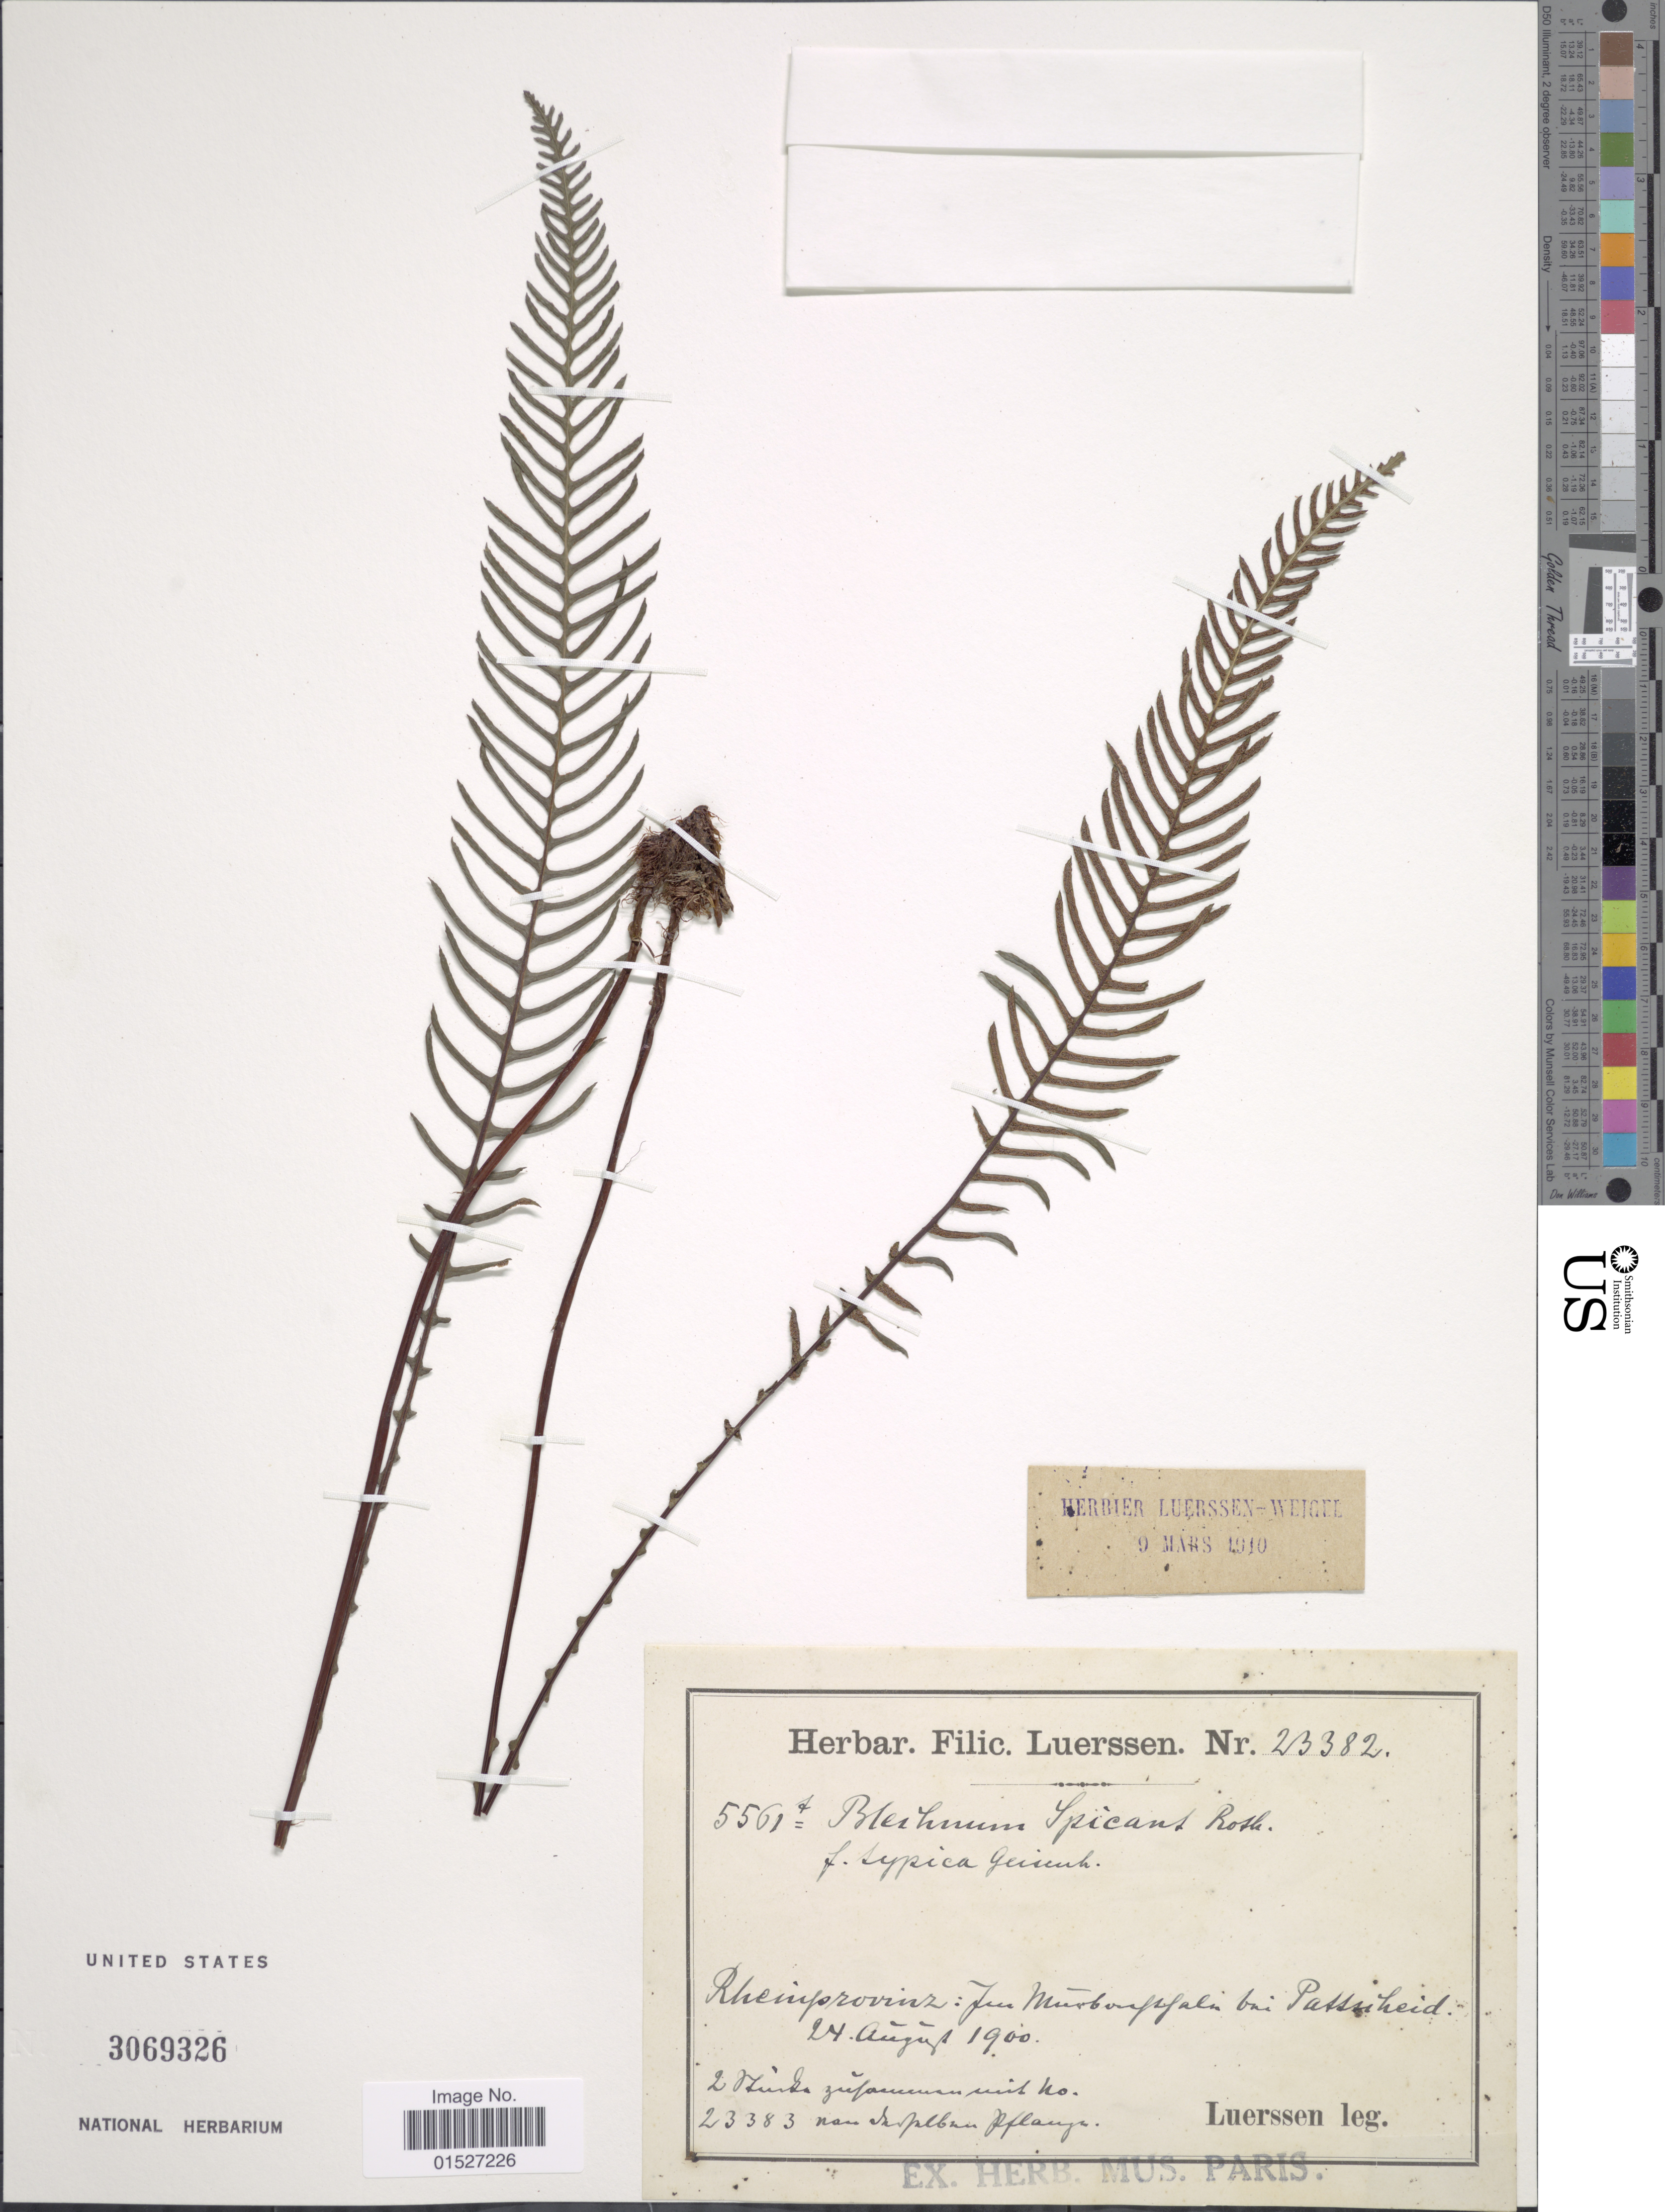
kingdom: Plantae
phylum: Tracheophyta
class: Polypodiopsida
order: Polypodiales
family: Blechnaceae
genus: Blechnum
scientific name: Blechnum spicant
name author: (L.) Sm.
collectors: Luerssen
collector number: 5561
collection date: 1900-08-24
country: Germany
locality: Rheinprovinz: Jun Murbanfsfalen bai Passiheid. [interpreted]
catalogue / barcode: US 3069326